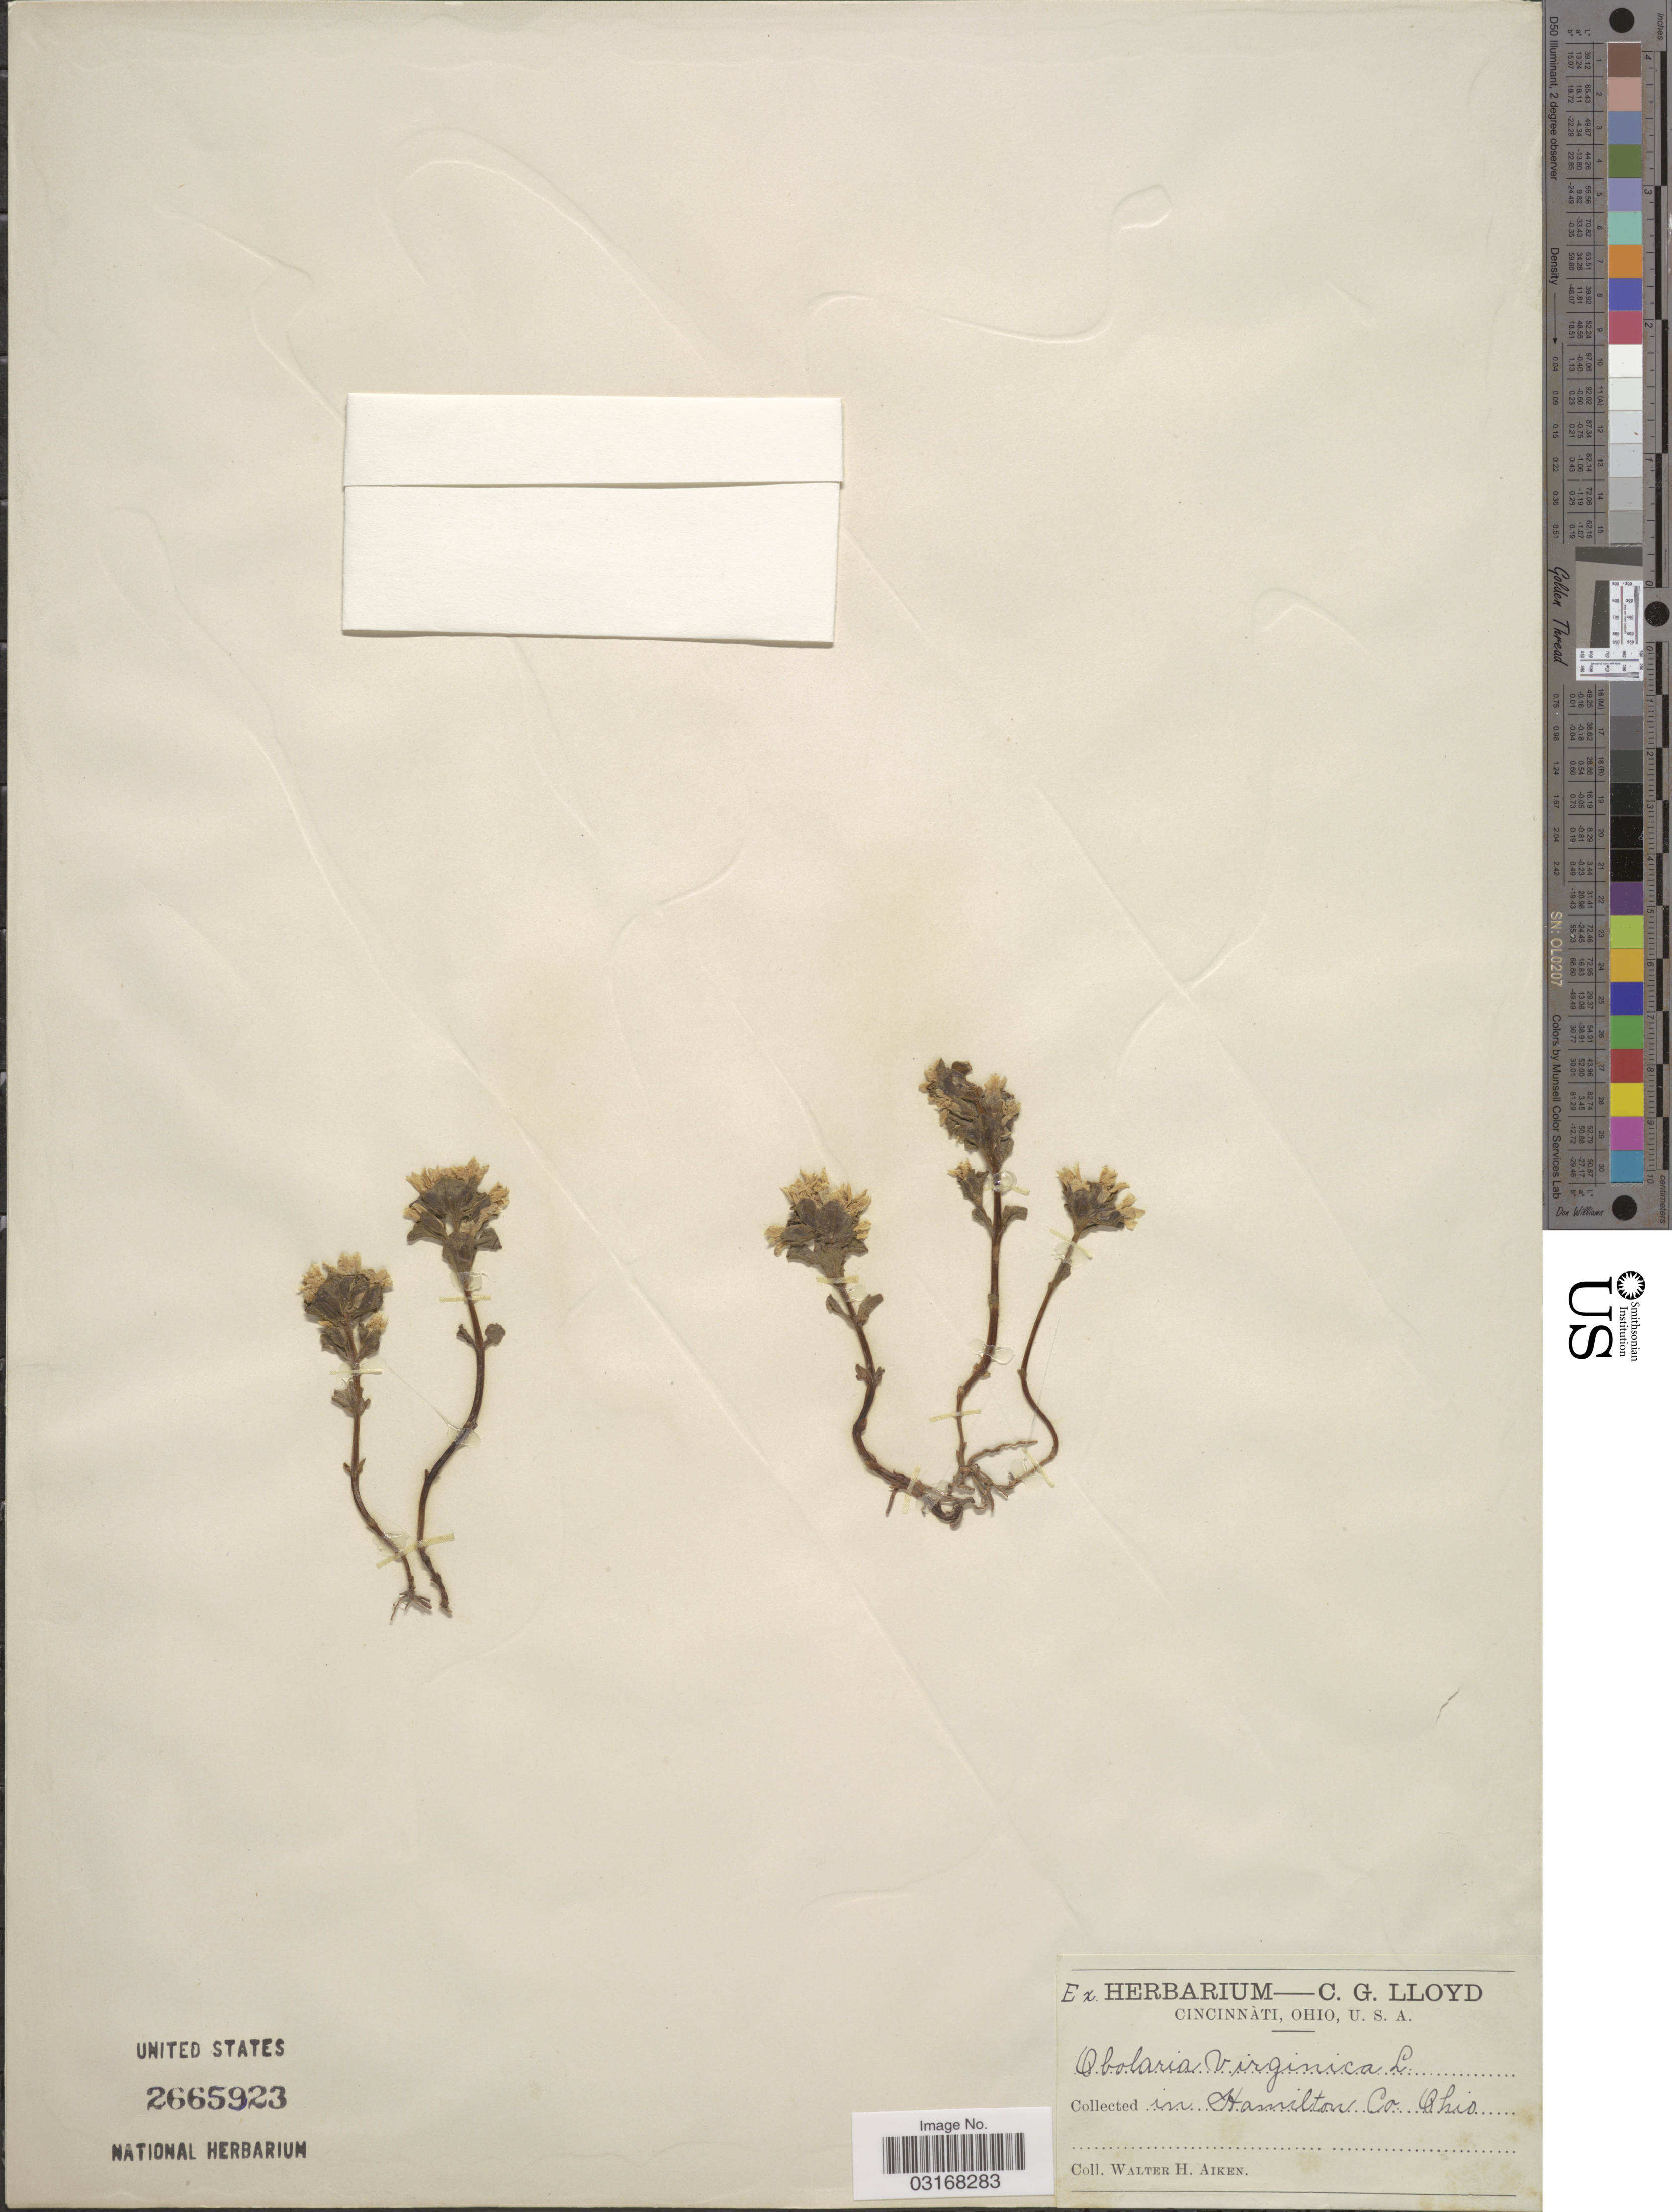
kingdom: Plantae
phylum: Tracheophyta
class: Magnoliopsida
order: Gentianales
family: Gentianaceae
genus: Obolaria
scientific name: Obolaria virginica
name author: L.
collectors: W. Aiken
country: United States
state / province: Ohio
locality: In Hamilton Co.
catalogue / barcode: US 2665923